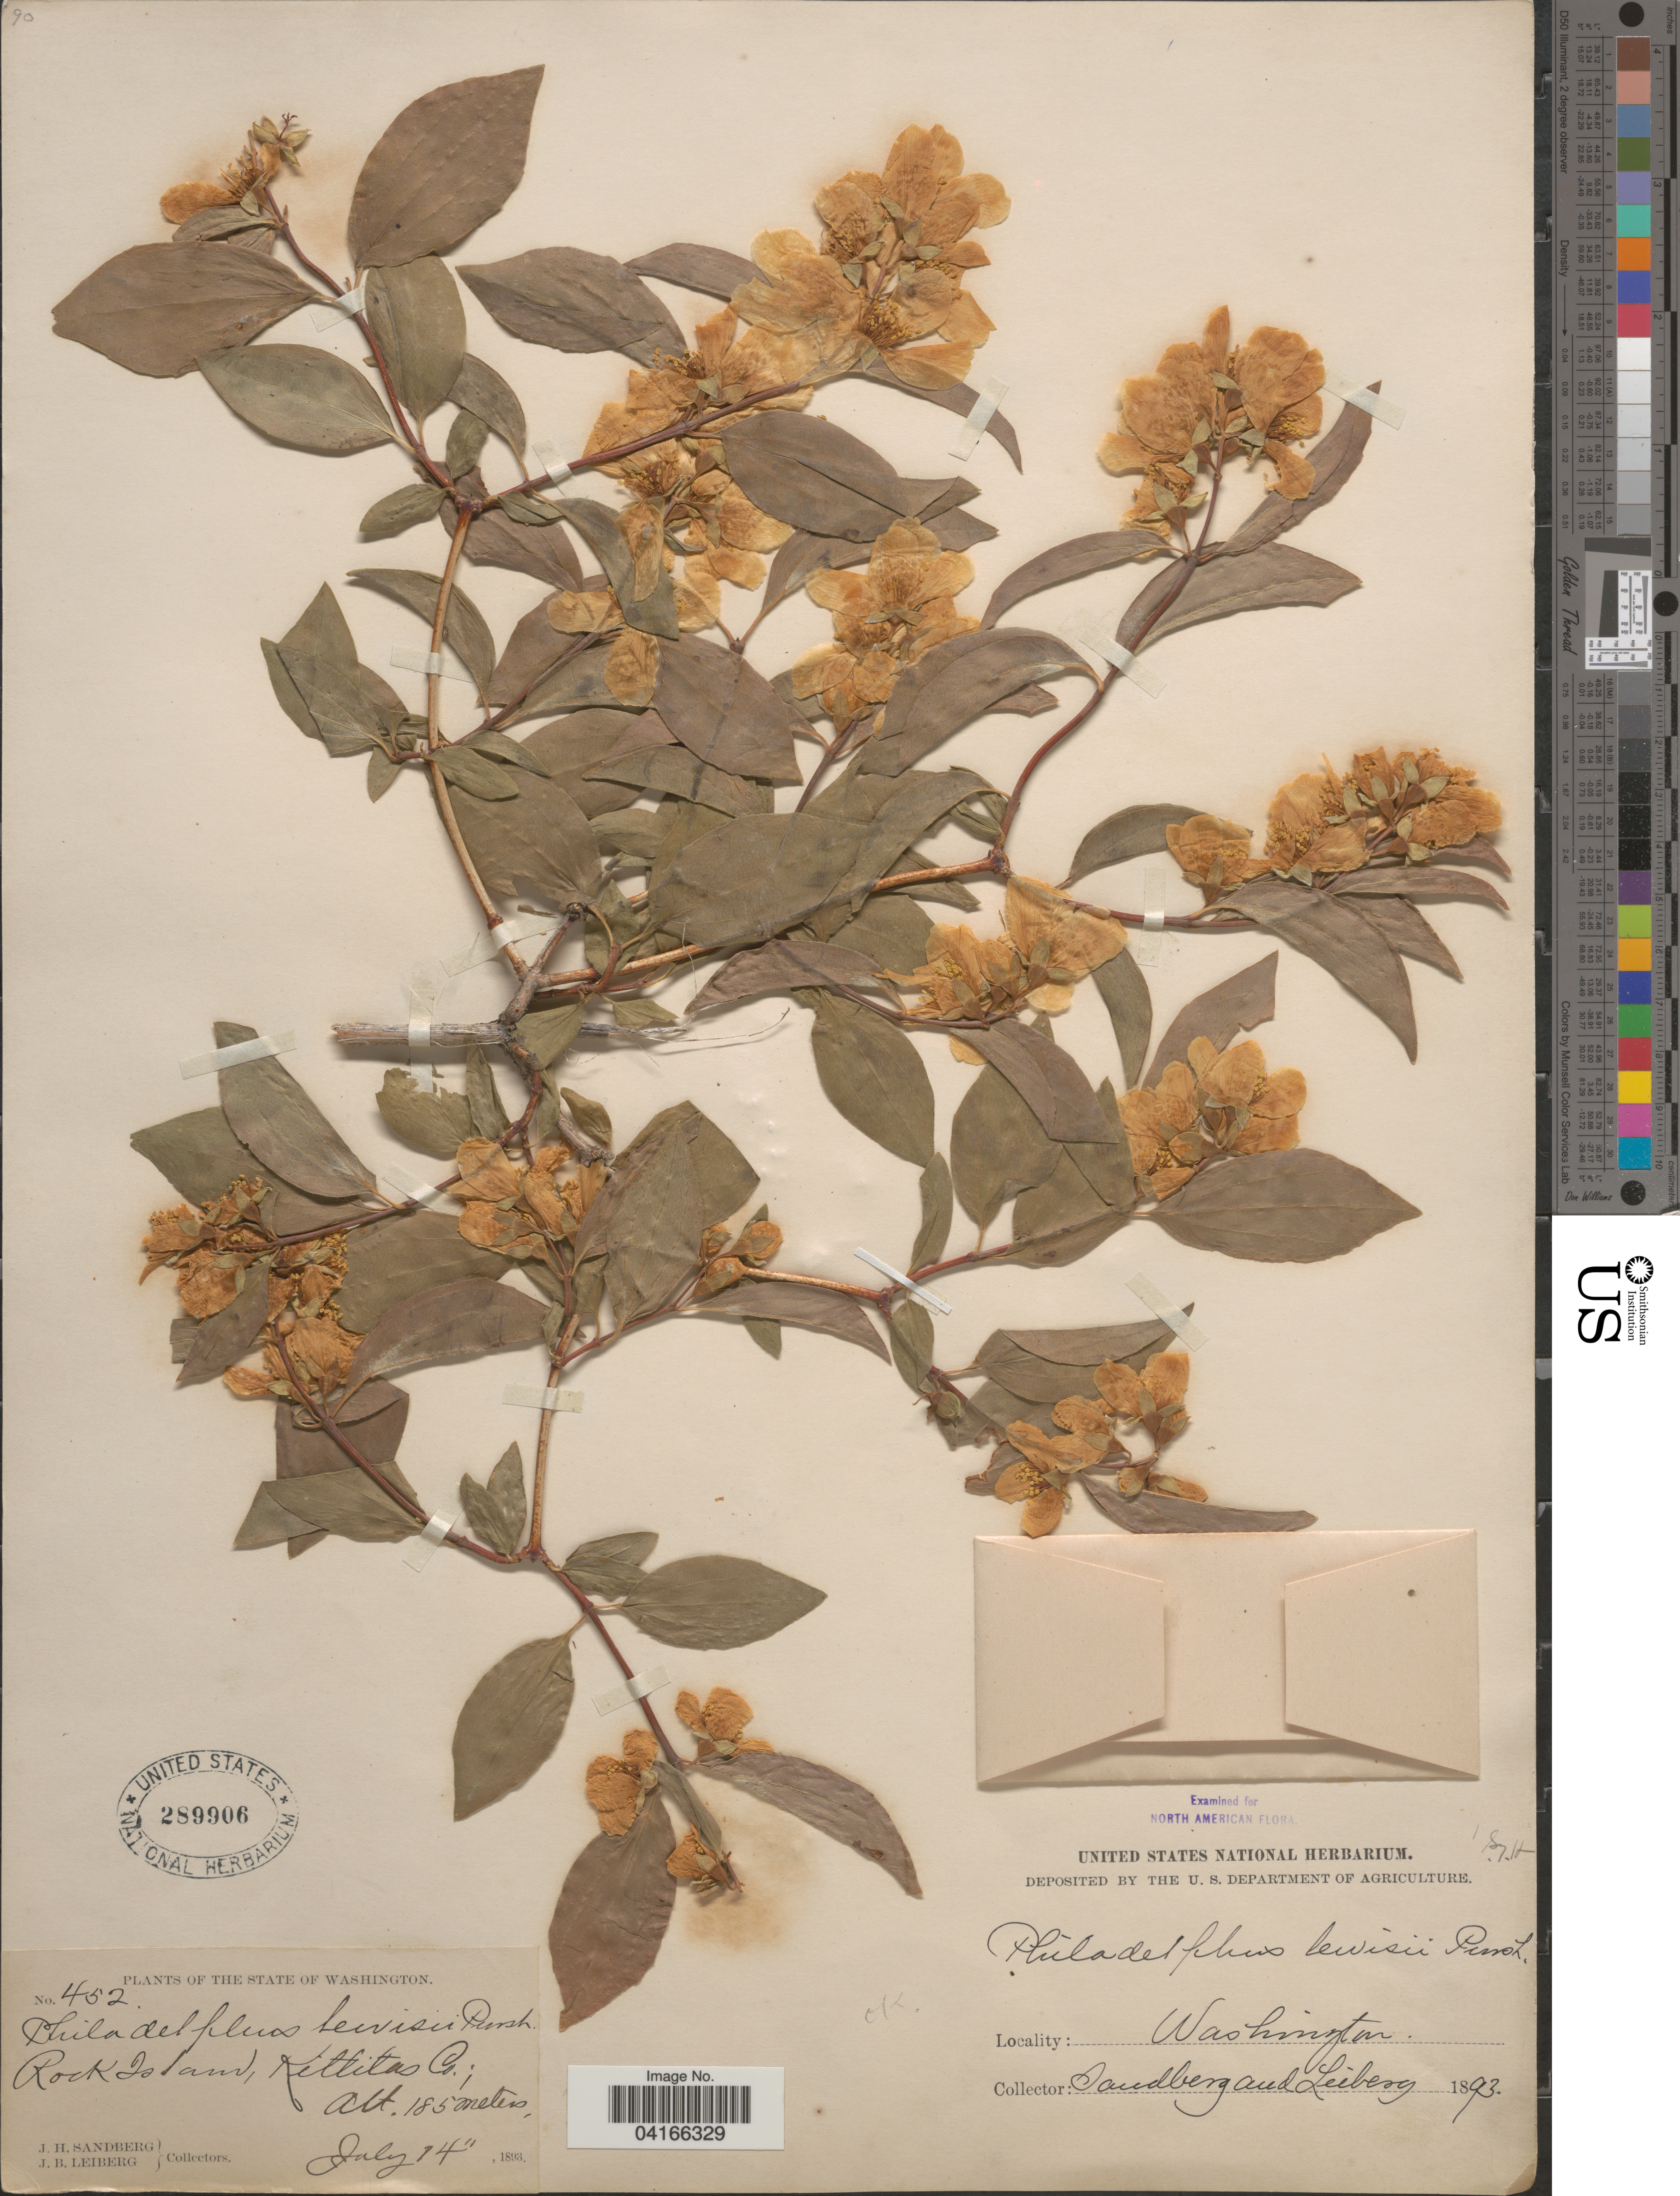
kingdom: Plantae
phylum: Tracheophyta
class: Magnoliopsida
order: Cornales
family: Hydrangeaceae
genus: Philadelphus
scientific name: Philadelphus lewisii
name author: Pursh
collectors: J. H. Sandberg & J. B. Leiberg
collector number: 452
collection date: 1893-07-14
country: United States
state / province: Washington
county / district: Kittitas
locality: Rock Island, Kittitas Co.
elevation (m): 185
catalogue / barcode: US 289906